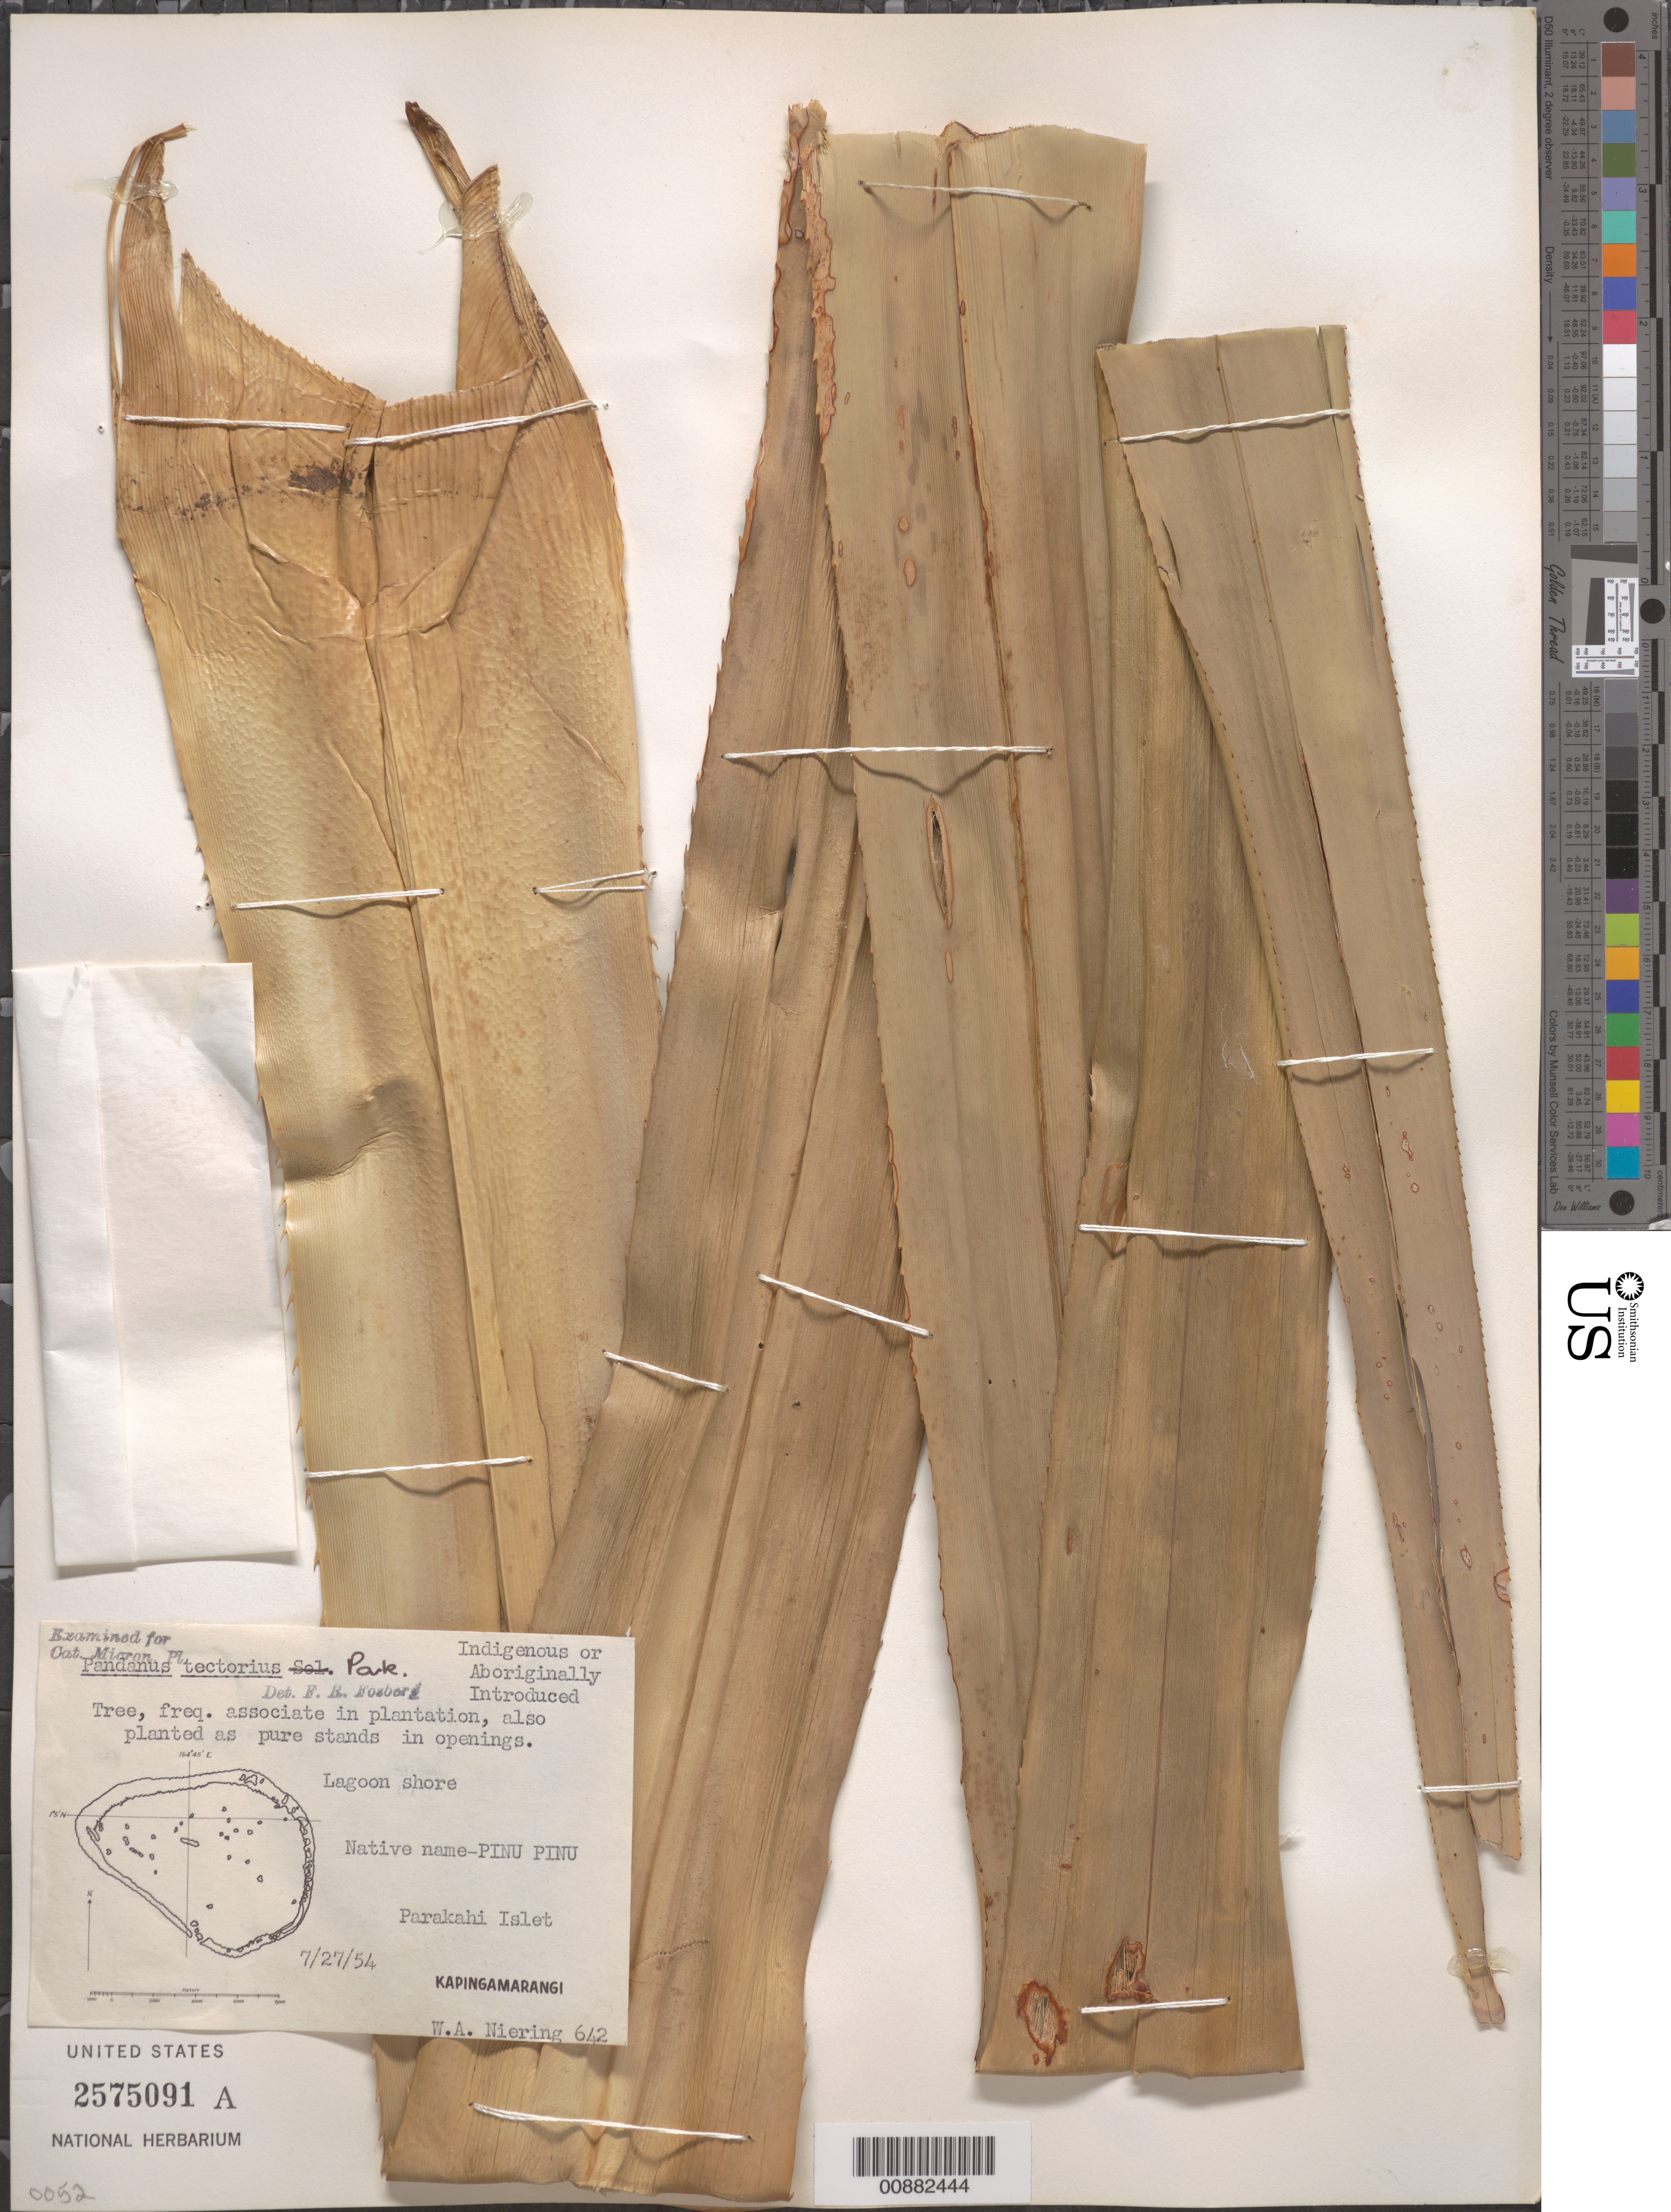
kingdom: Plantae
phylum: Tracheophyta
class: Liliopsida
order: Pandanales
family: Pandanaceae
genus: Pandanus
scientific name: Pandanus tectorius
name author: Parkinson ex DuRoi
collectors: W. Niering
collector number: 642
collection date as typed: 27 Jul 1954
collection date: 1954-07-27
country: Micronesia, Federated States of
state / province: Pohnpei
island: Kapingamarangi Atoll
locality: Lagoon shore. Parakahi Islet.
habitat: Lagoon shore.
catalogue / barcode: US 2575091